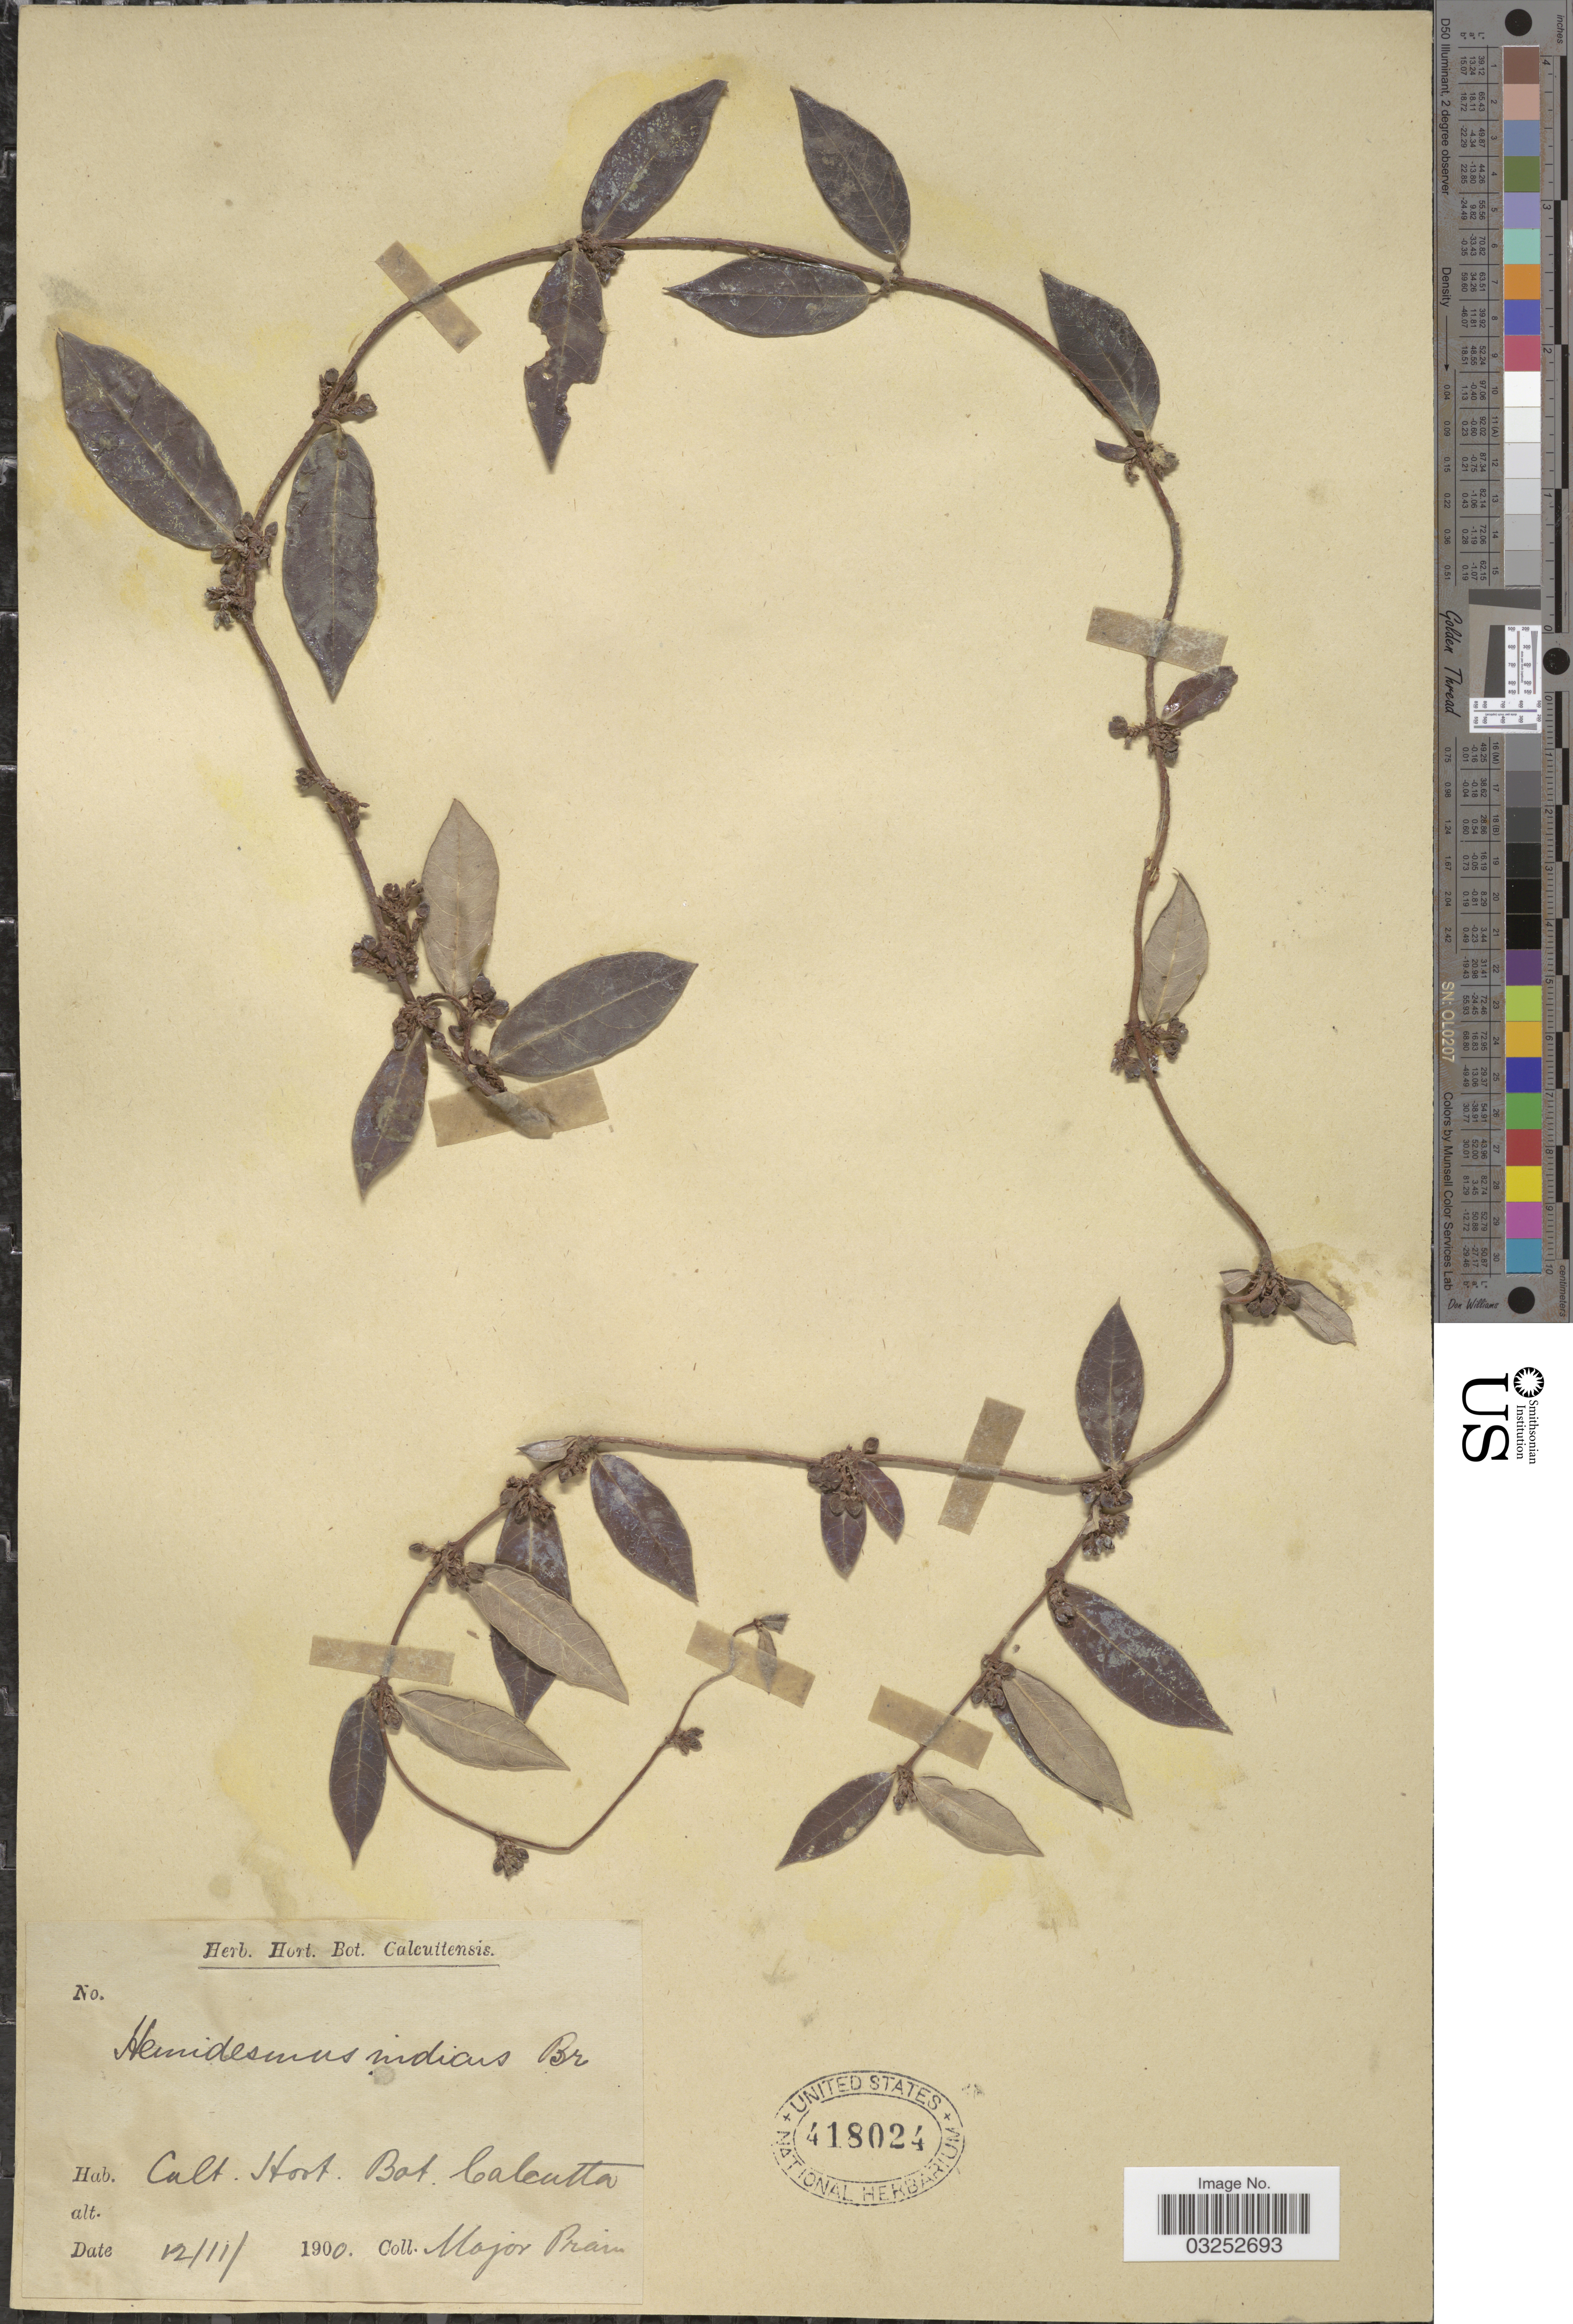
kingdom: Plantae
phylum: Tracheophyta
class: Magnoliopsida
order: Gentianales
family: Apocynaceae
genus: Hemidesmus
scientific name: Hemidesmus indicus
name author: (L.) R. Br. ex Schult.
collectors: -- Prain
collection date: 1900-11-12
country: India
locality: Cult. Hort. Bot. Calcutta.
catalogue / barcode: US 418024